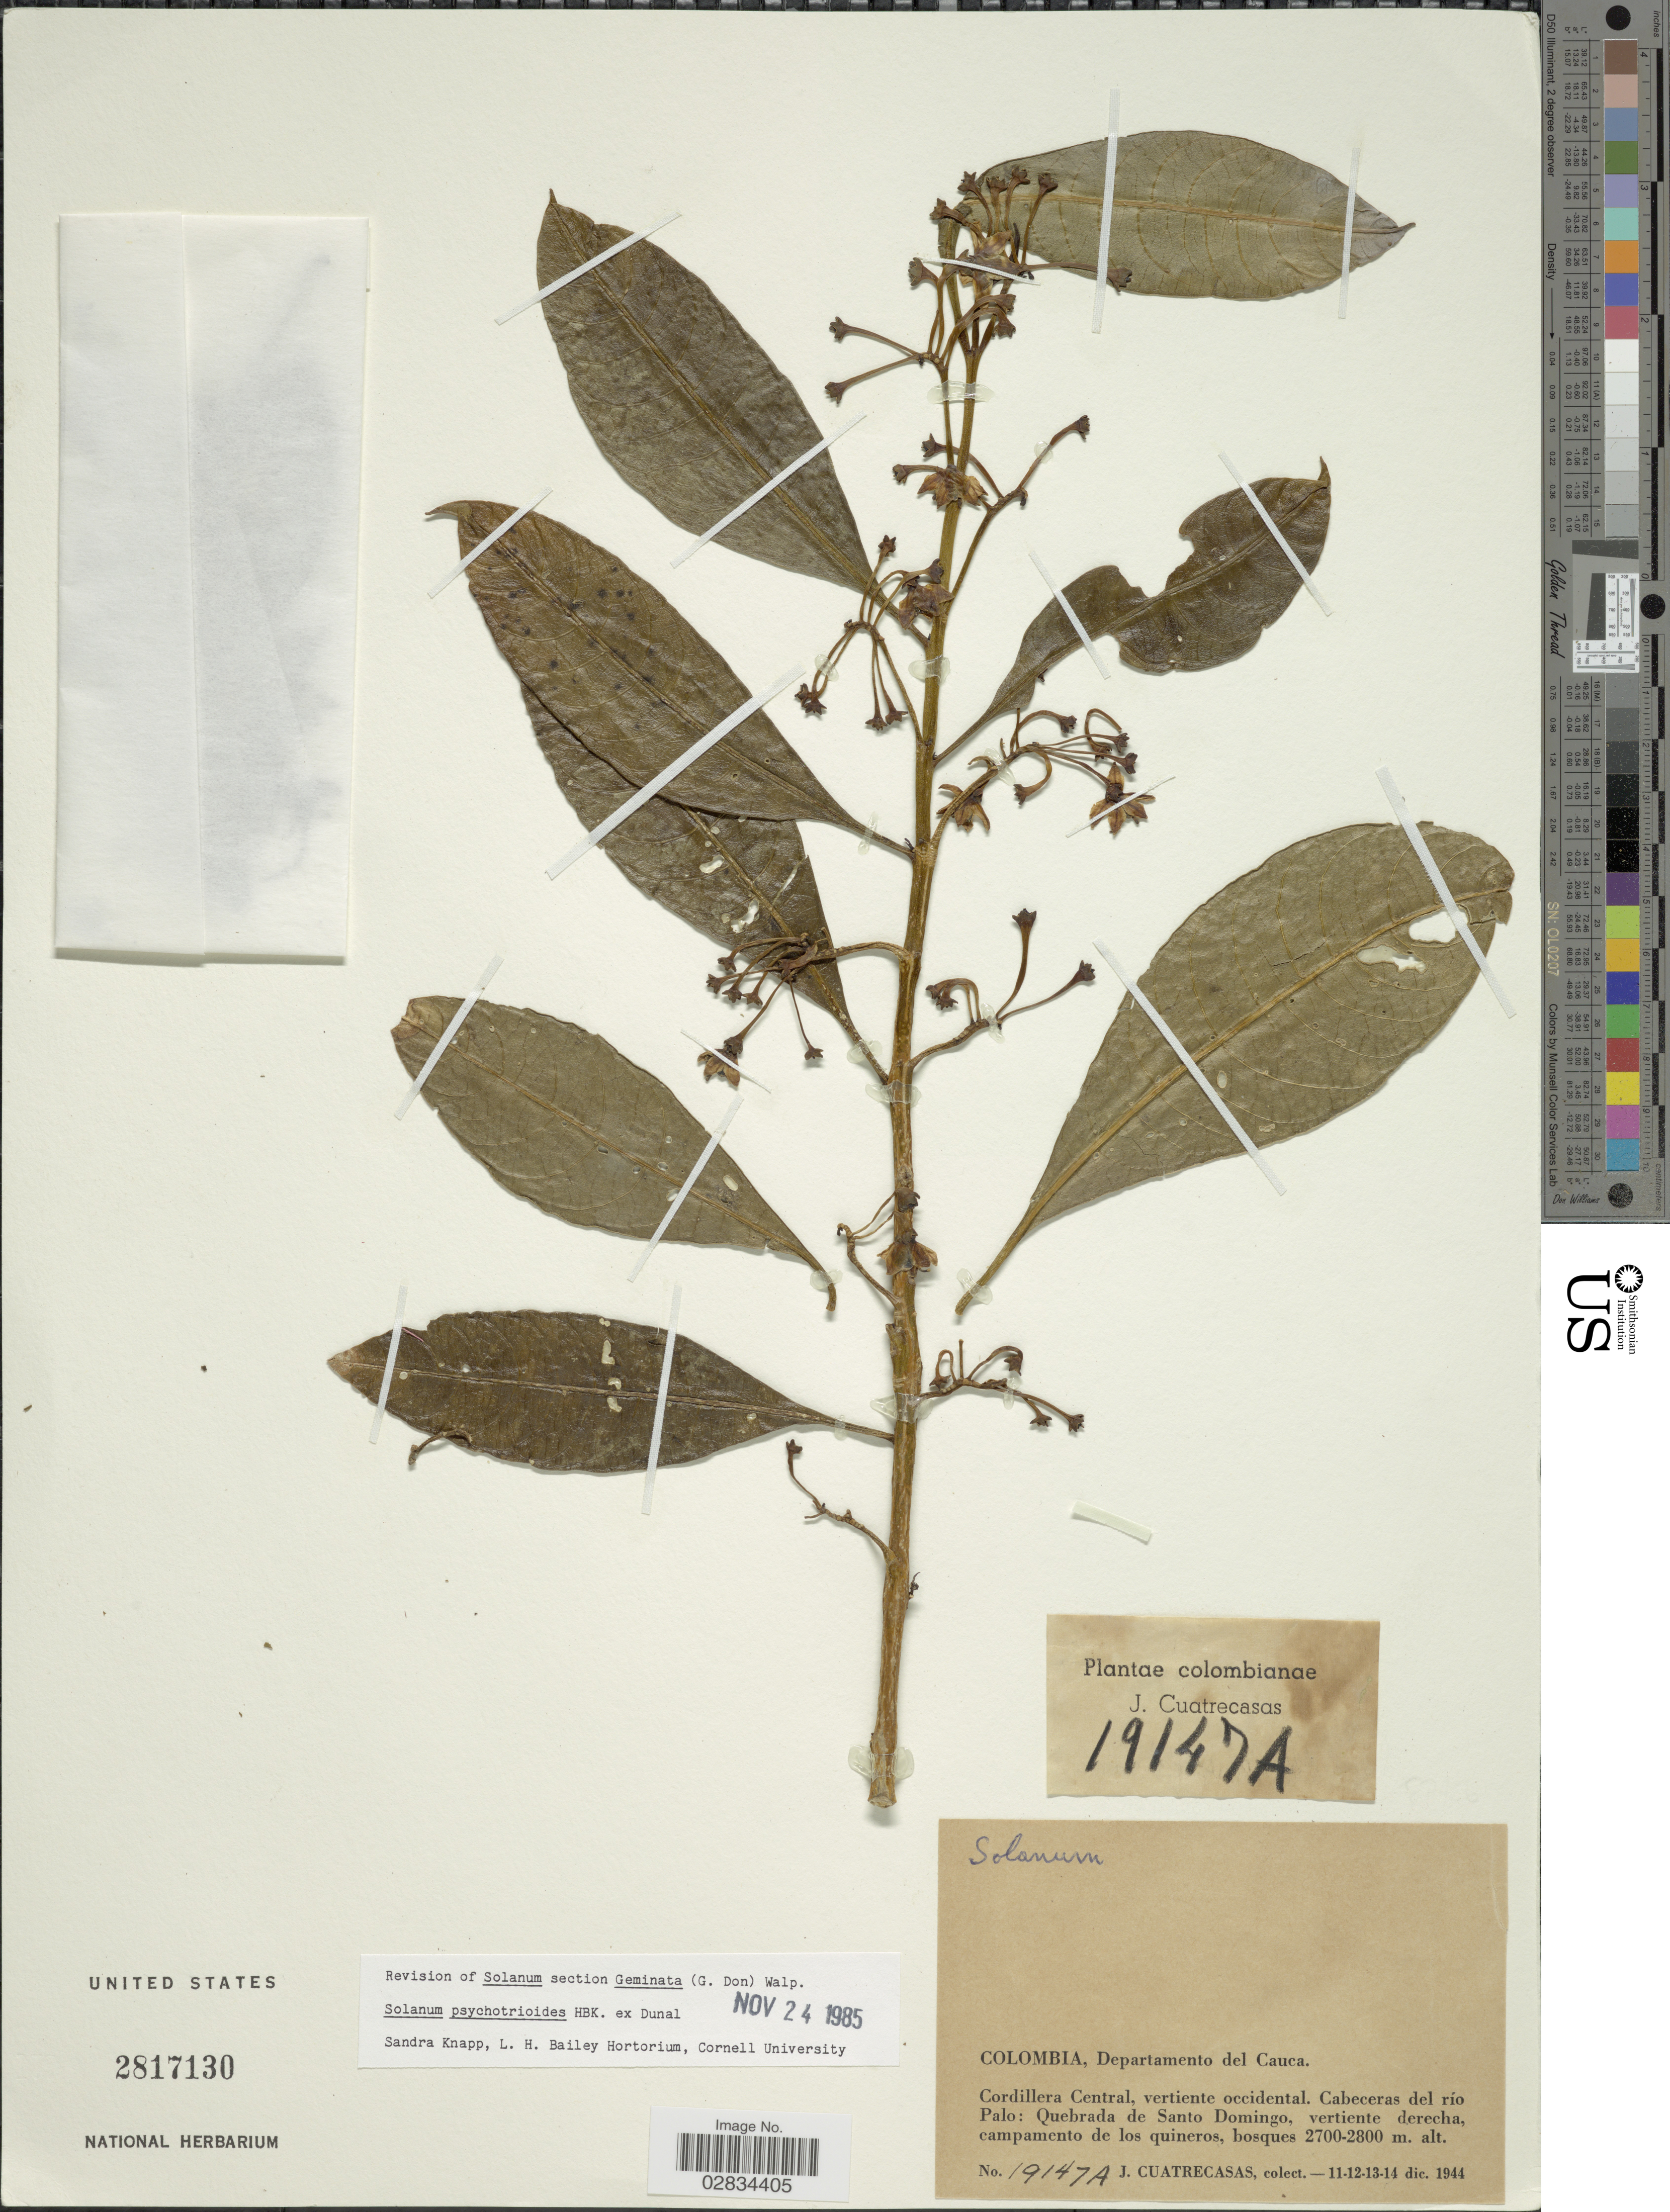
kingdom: Plantae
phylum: Tracheophyta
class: Magnoliopsida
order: Solanales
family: Solanaceae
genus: Solanum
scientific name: Solanum psychotrioides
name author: Dunal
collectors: J. Cuatrecasas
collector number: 19147A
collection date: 1944-12-11/1944-12-14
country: Colombia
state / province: Cauca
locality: Departamento del Cauca. Cordillera Central, vertiente occidental. Cabeceras del río Palo: Quebrada de Santo Domingo, vertiente derecha, campamento de los quineros.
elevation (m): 2700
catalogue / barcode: US 2817130